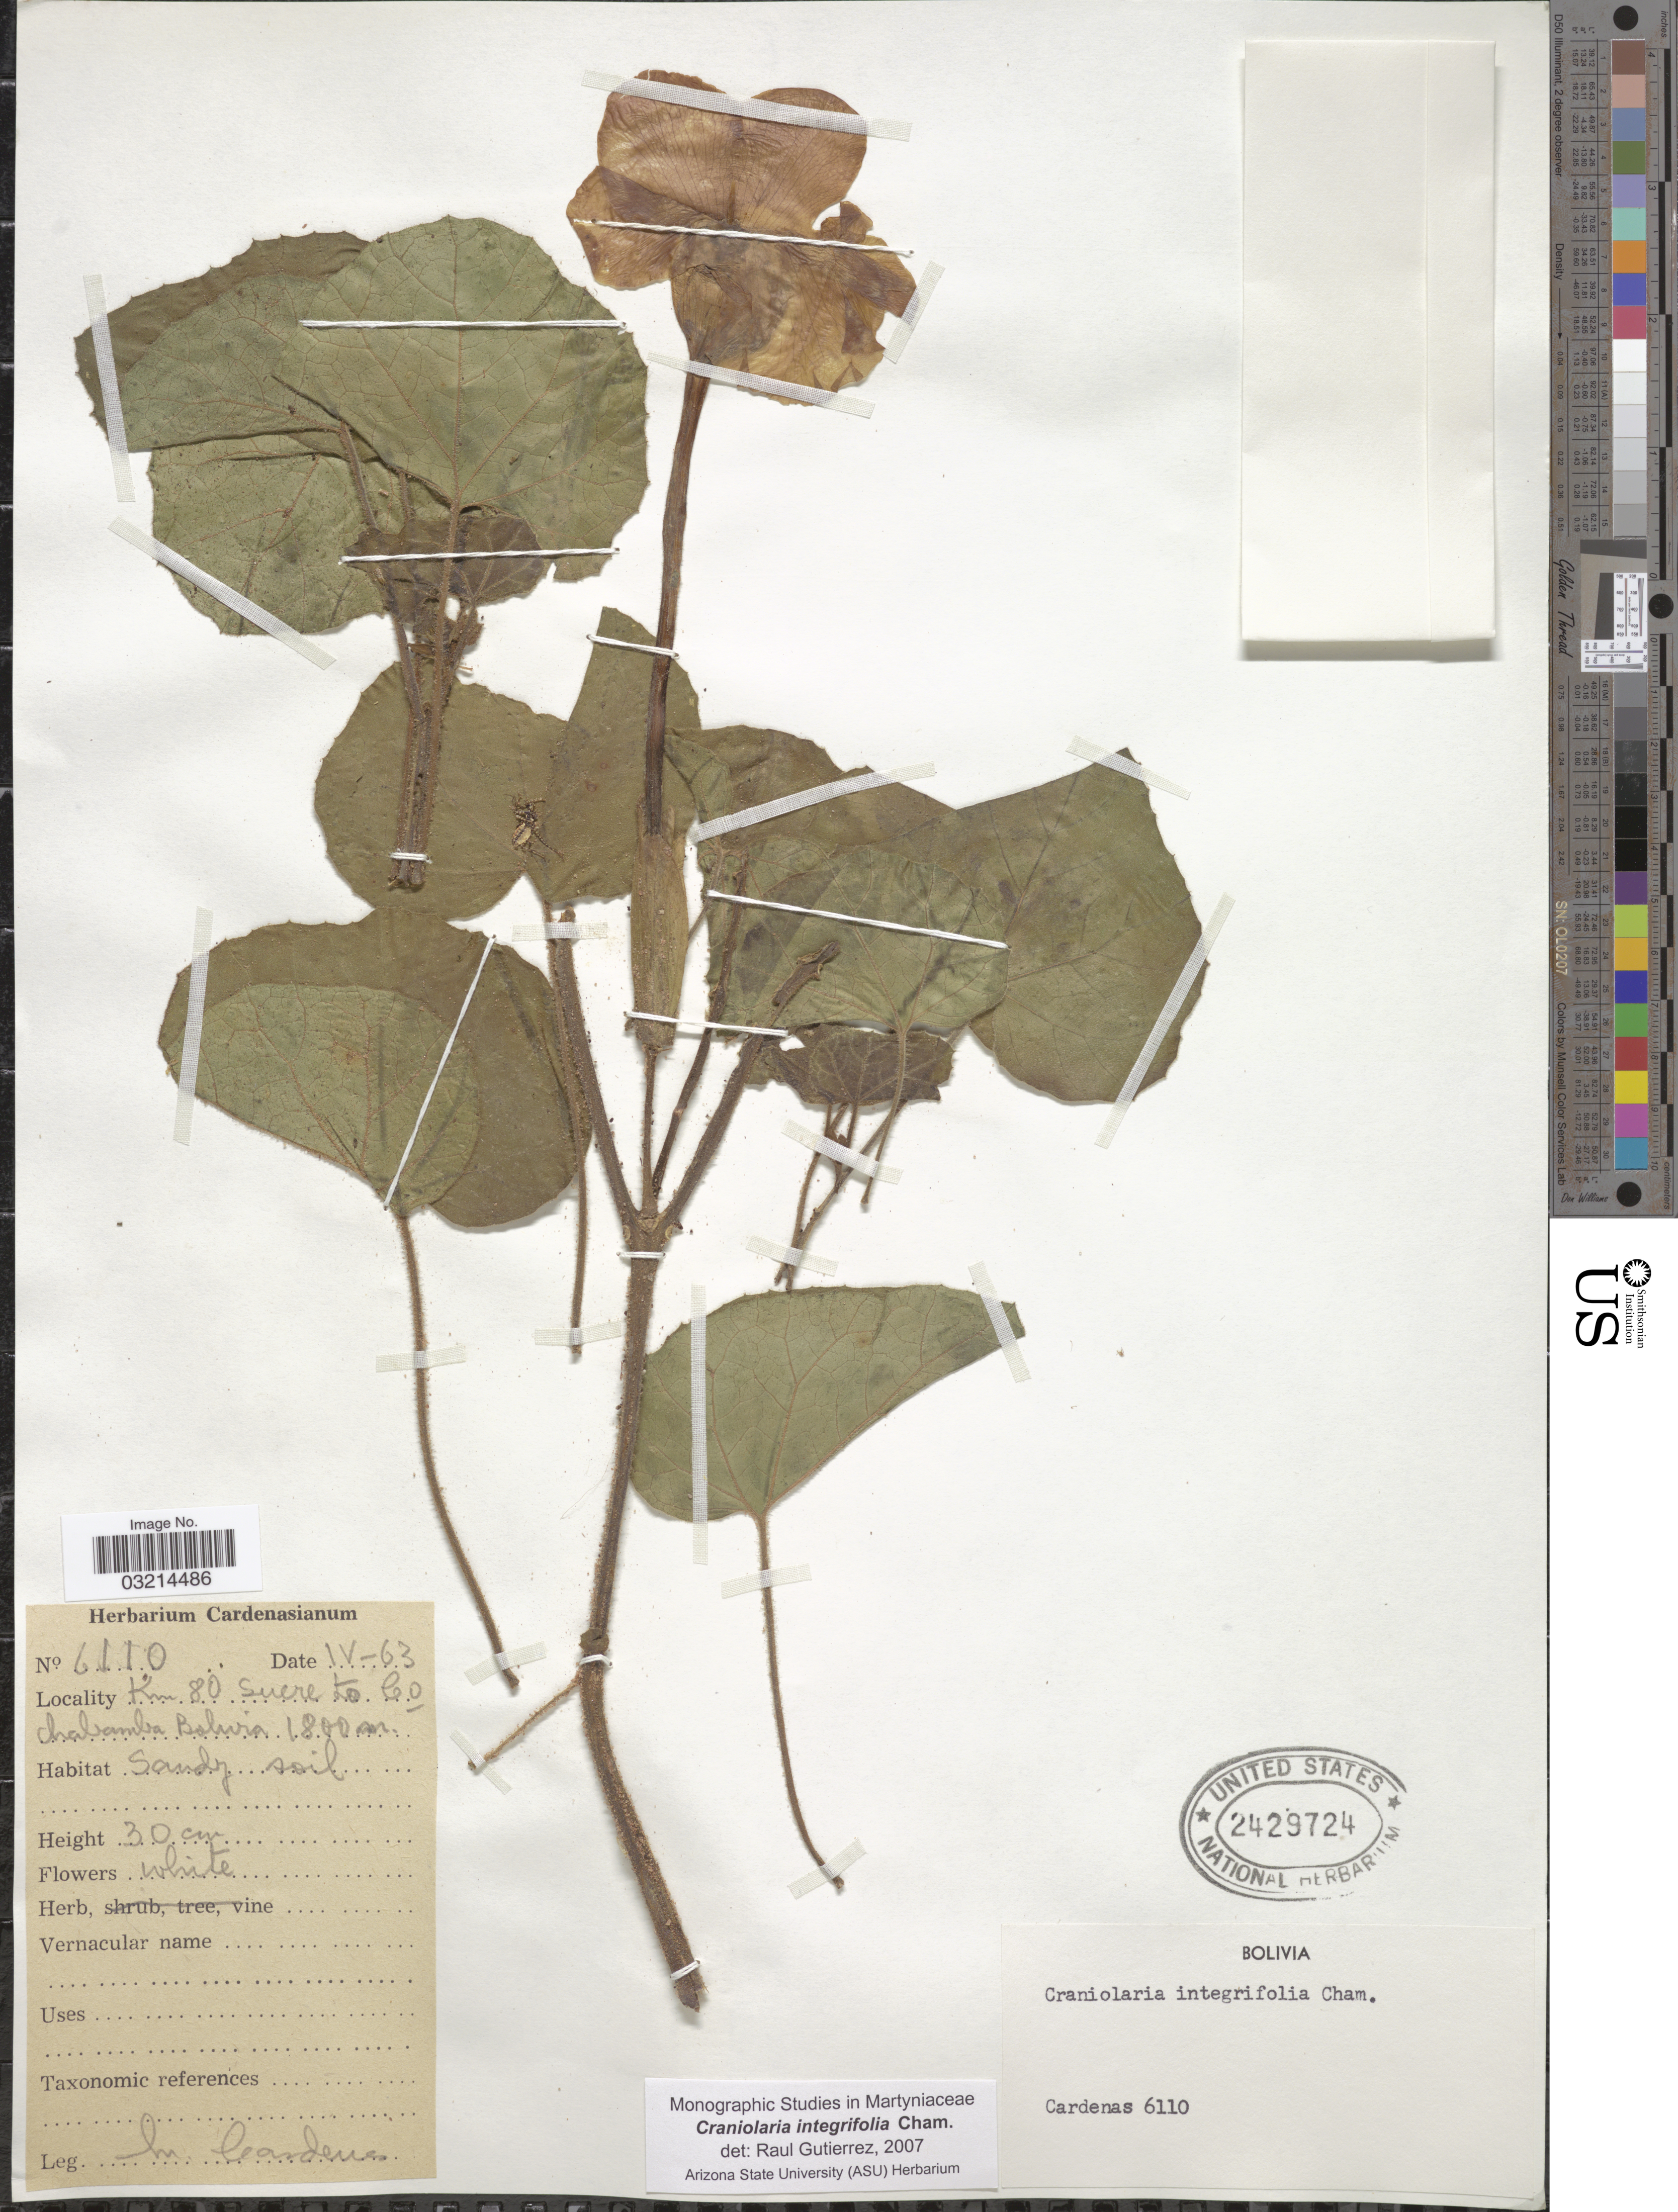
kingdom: Plantae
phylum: Tracheophyta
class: Magnoliopsida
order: Lamiales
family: Martyniaceae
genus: Craniolaria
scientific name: Craniolaria integrifolia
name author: Cham.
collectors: M. Cárdenas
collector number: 6110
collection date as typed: Transcribed d/m/y: /4/63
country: Bolivia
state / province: Cochabamba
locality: Km 80 Suere to Cochabamba.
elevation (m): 1800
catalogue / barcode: US 2429724